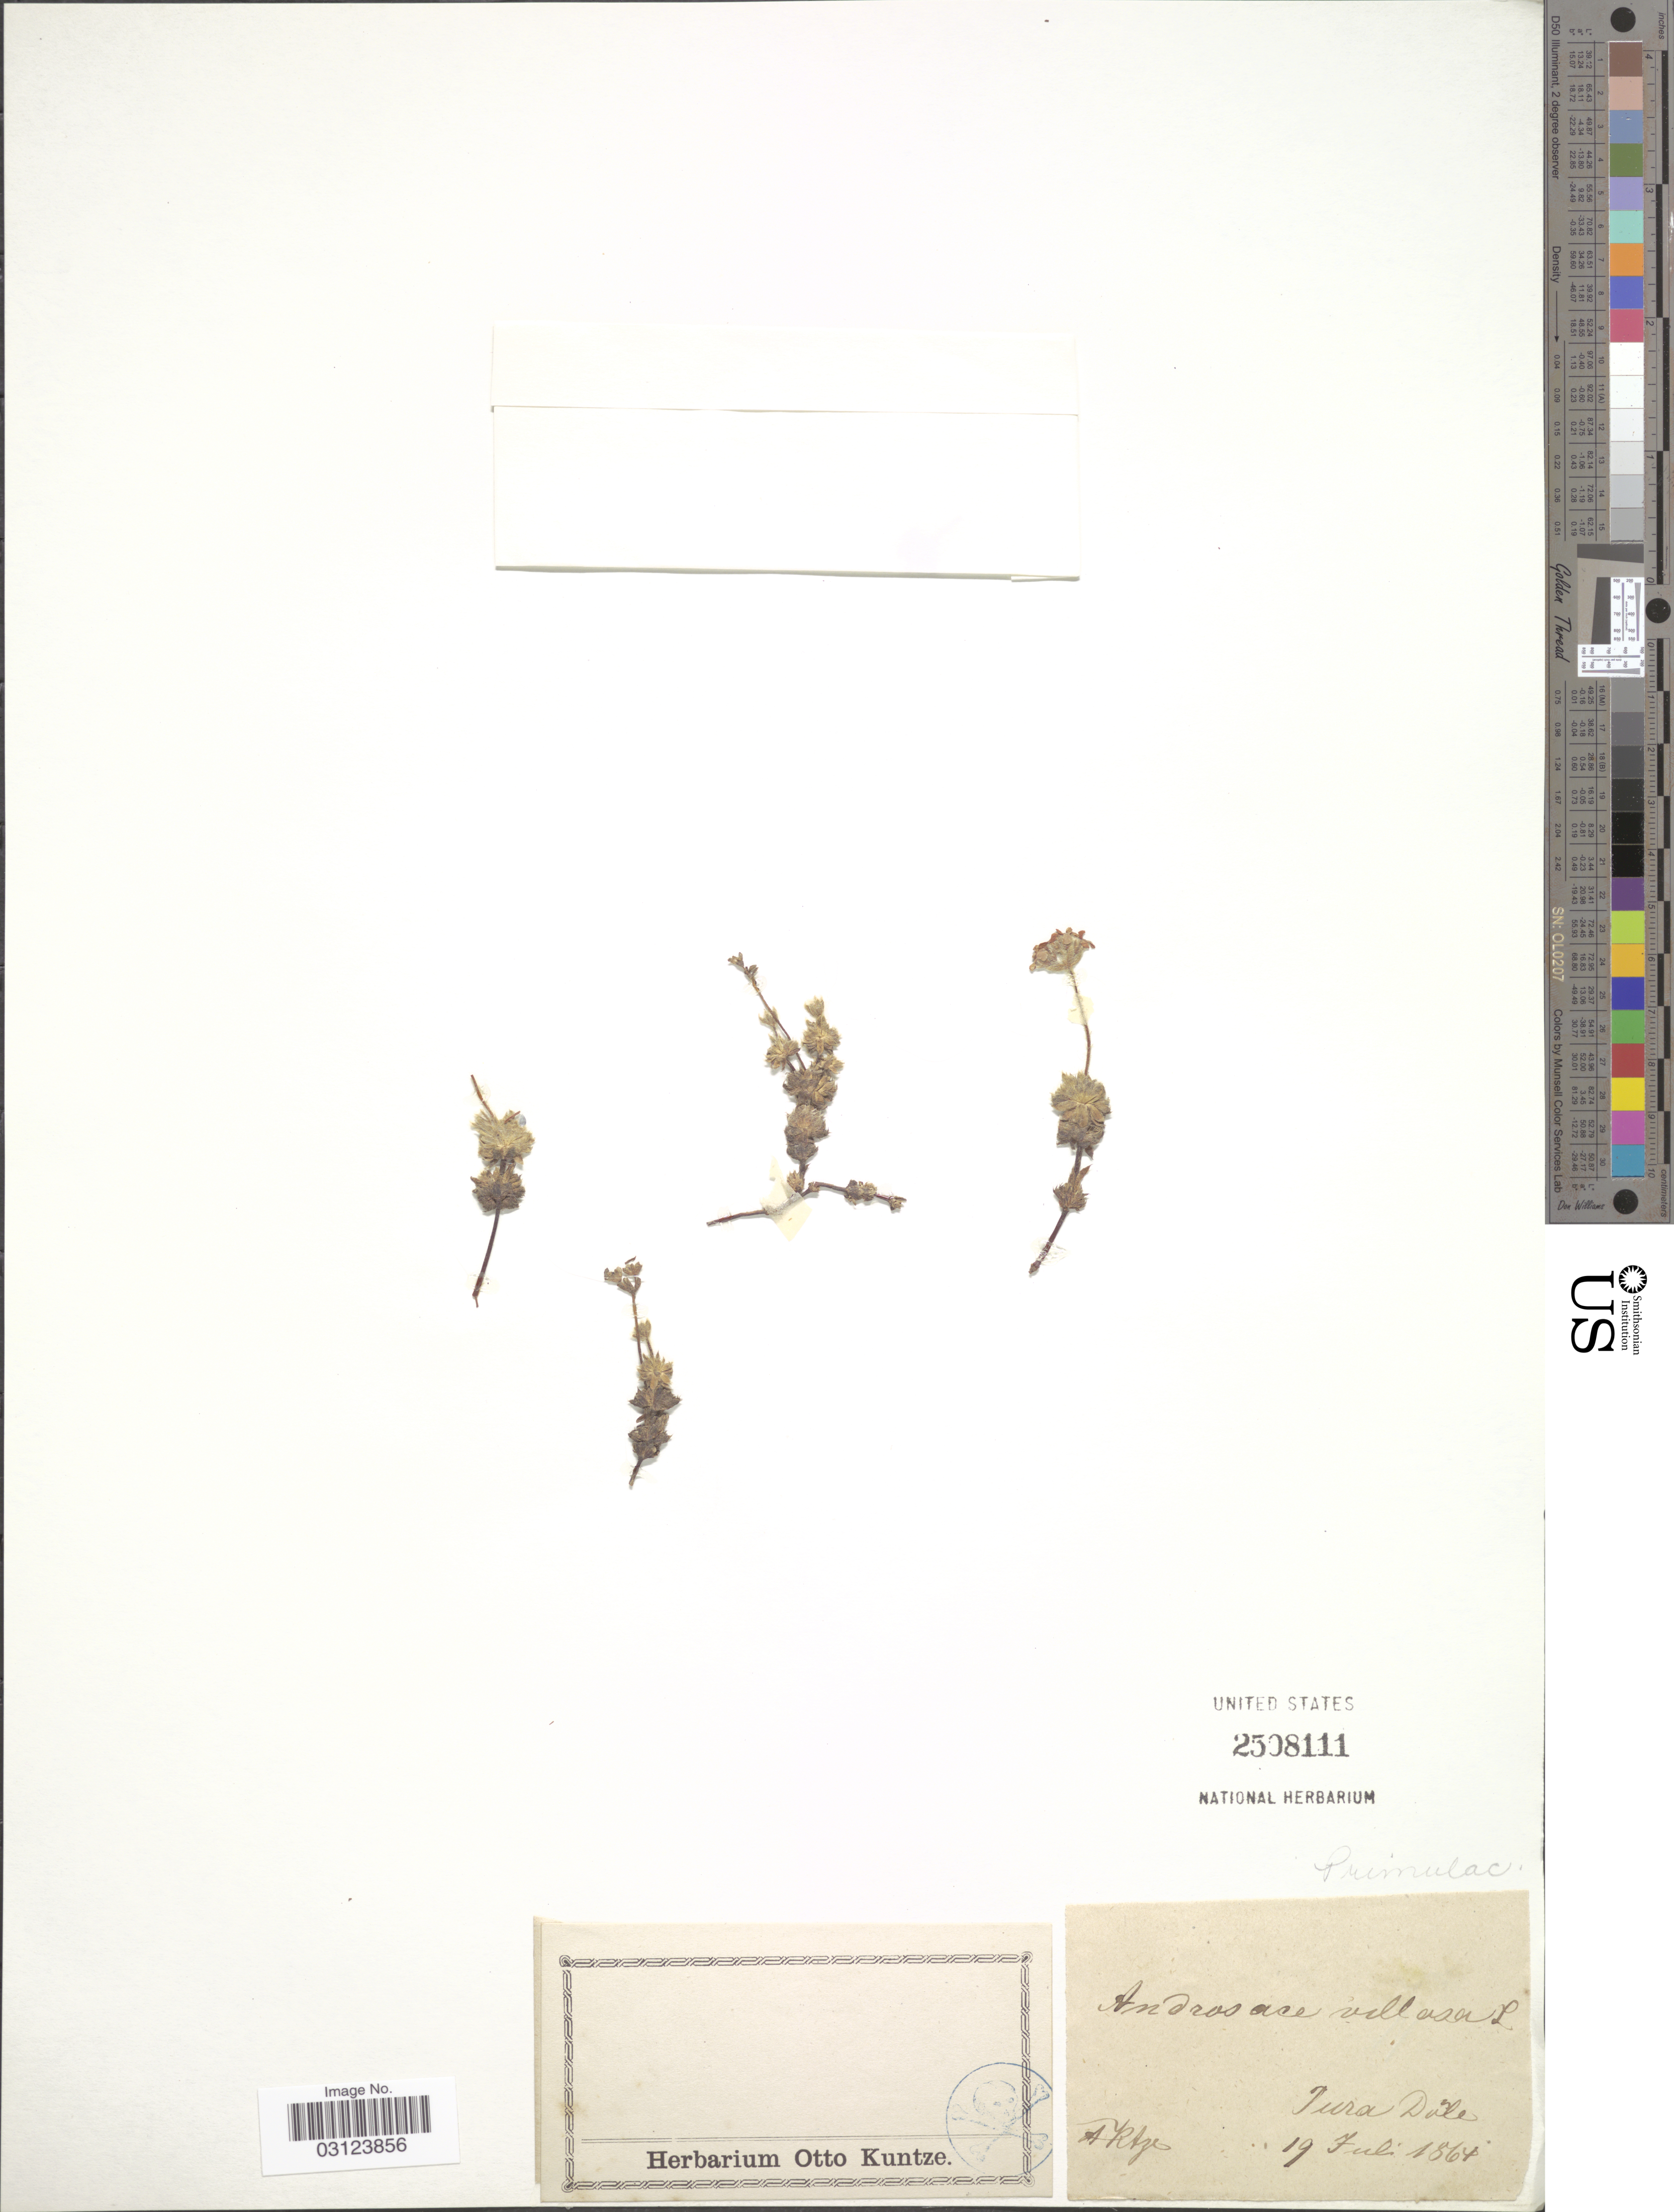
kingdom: Plantae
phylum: Tracheophyta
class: Magnoliopsida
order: Ericales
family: Primulaceae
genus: Androsace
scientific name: Androsace villosa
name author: L.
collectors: A. Kuntze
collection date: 1864-07-19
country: France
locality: Jura Dole.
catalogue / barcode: US 2508111